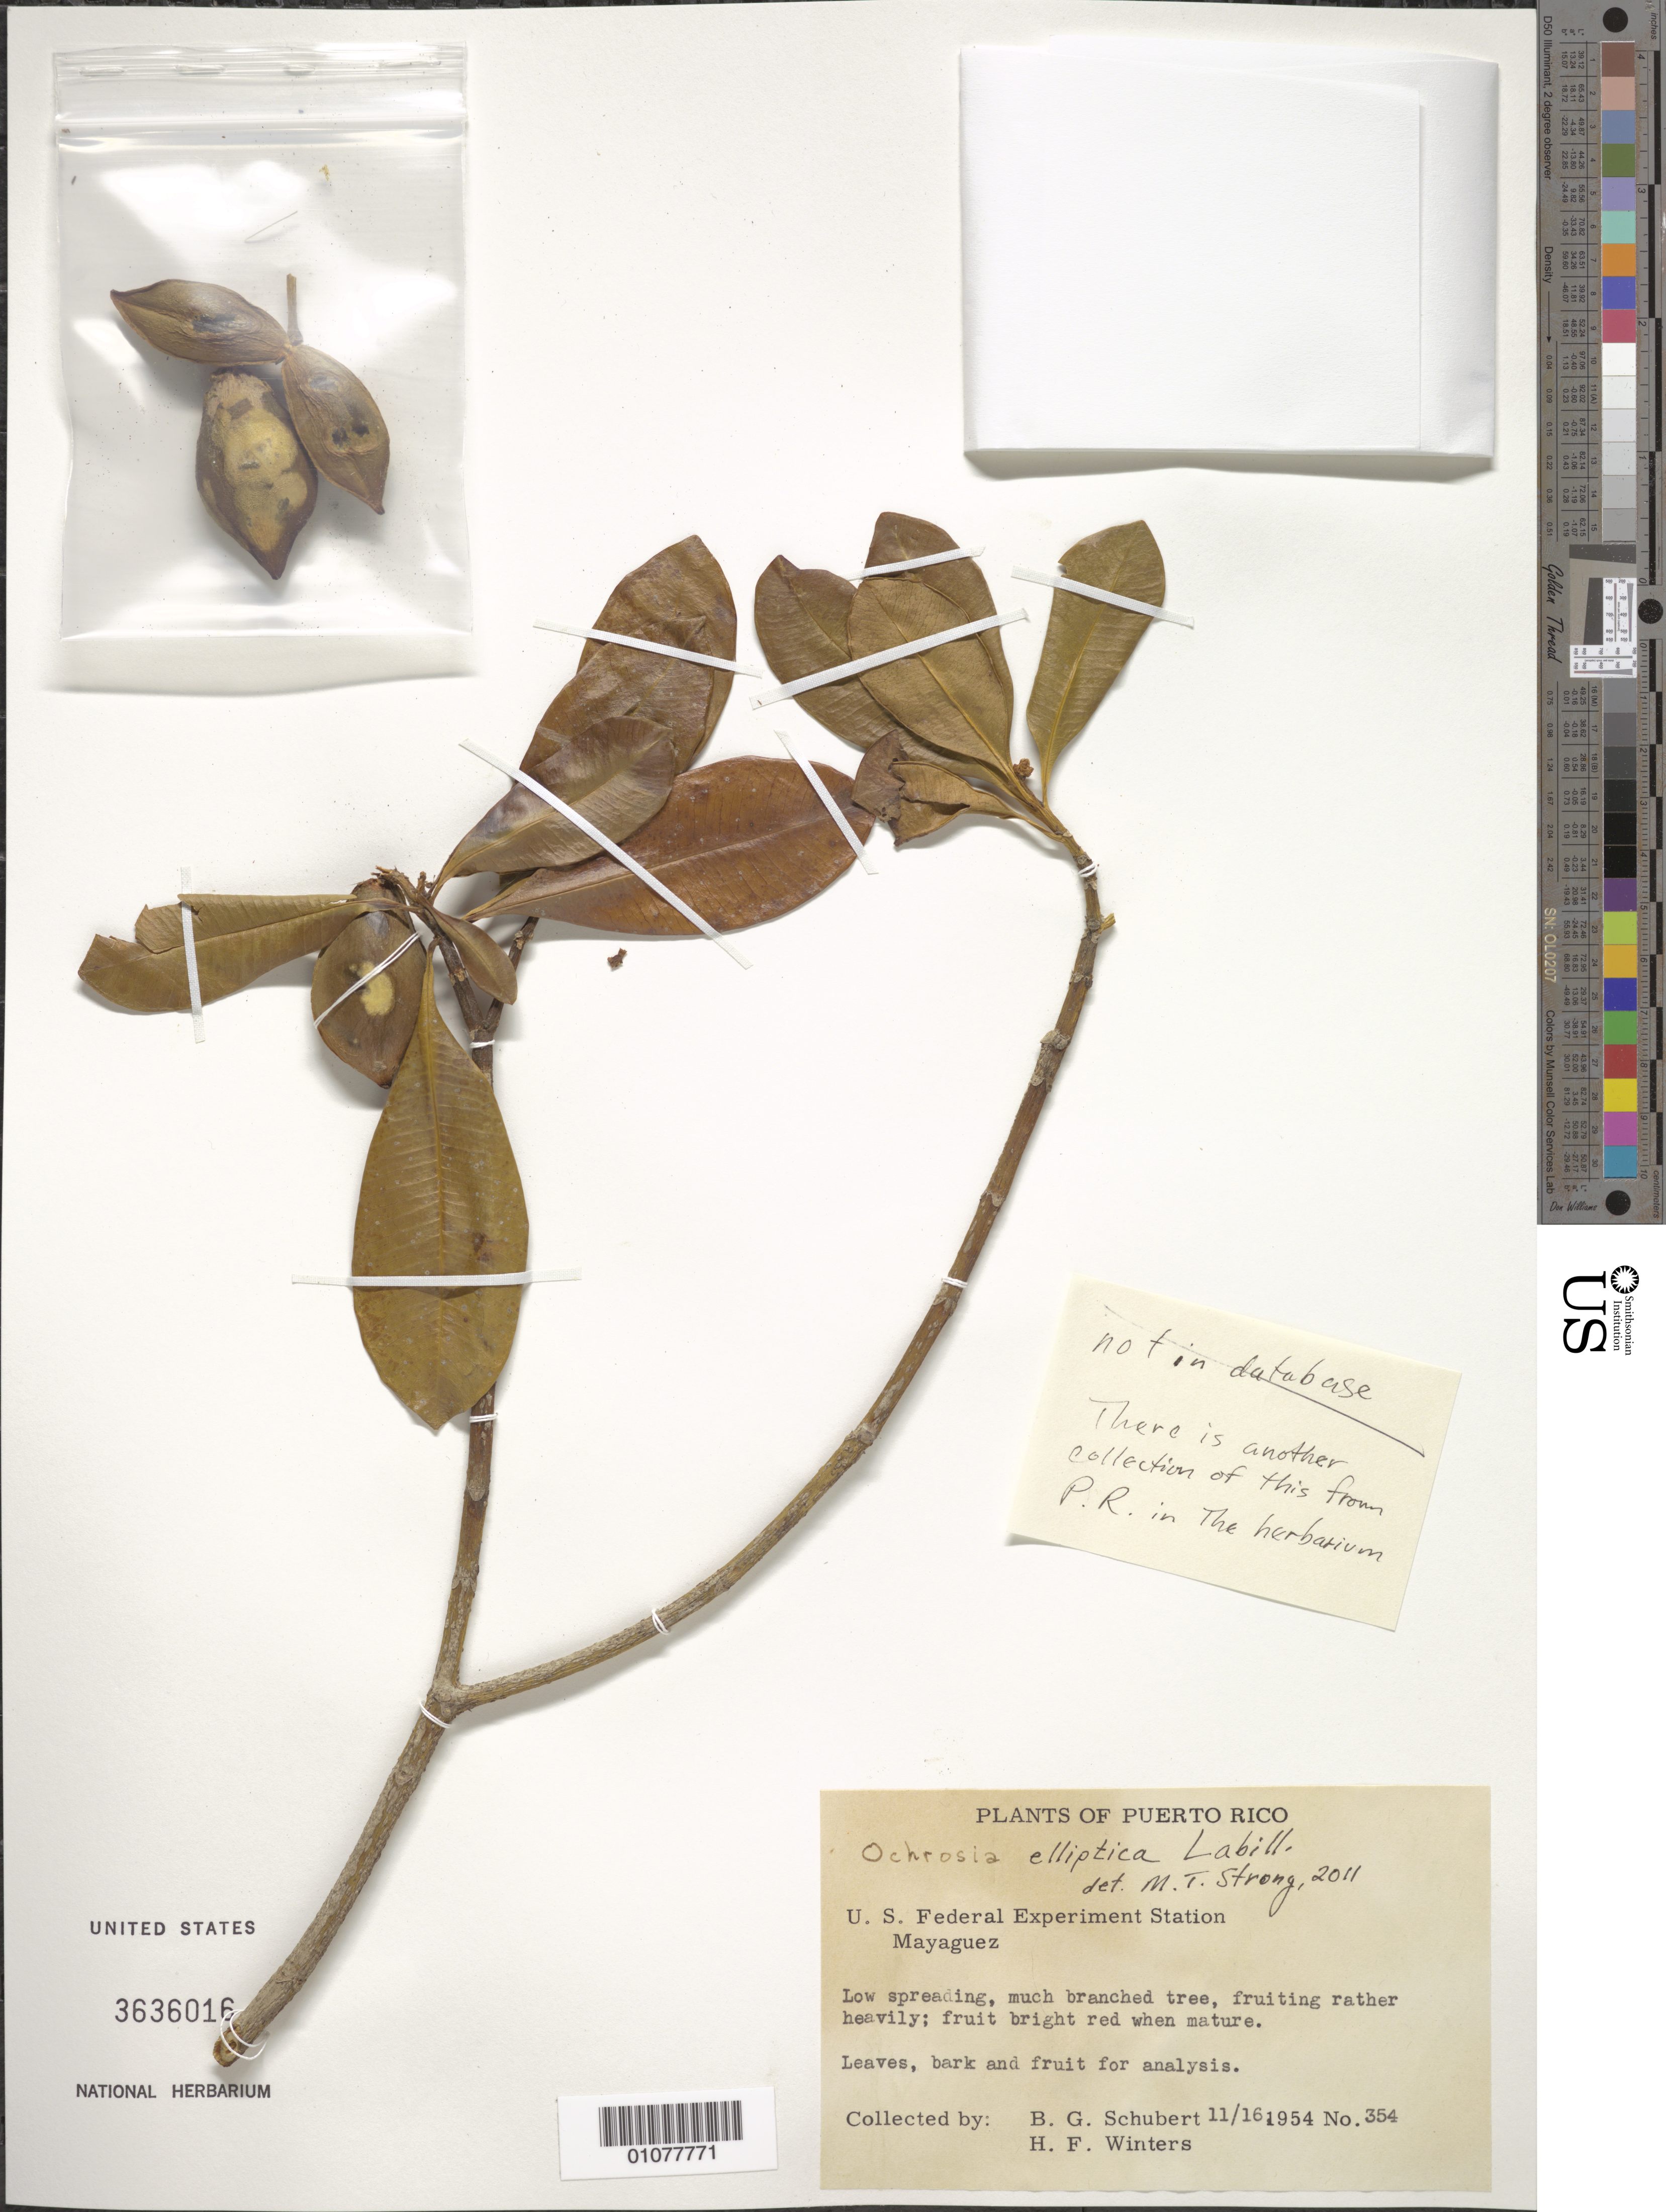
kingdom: Plantae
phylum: Tracheophyta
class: Magnoliopsida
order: Gentianales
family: Apocynaceae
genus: Ochrosia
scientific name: Ochrosia elliptica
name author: Labill.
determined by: Strong, M. T., (US), Smithsonian Institution - National Museum of Natural History (UNITED STATES)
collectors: B. Schubert & H. Winters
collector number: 354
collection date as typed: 16 Nov 1954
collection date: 1954-11-16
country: Puerto Rico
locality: U.S. Federal Experiment Station, Mayaguez.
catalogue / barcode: US 3636016